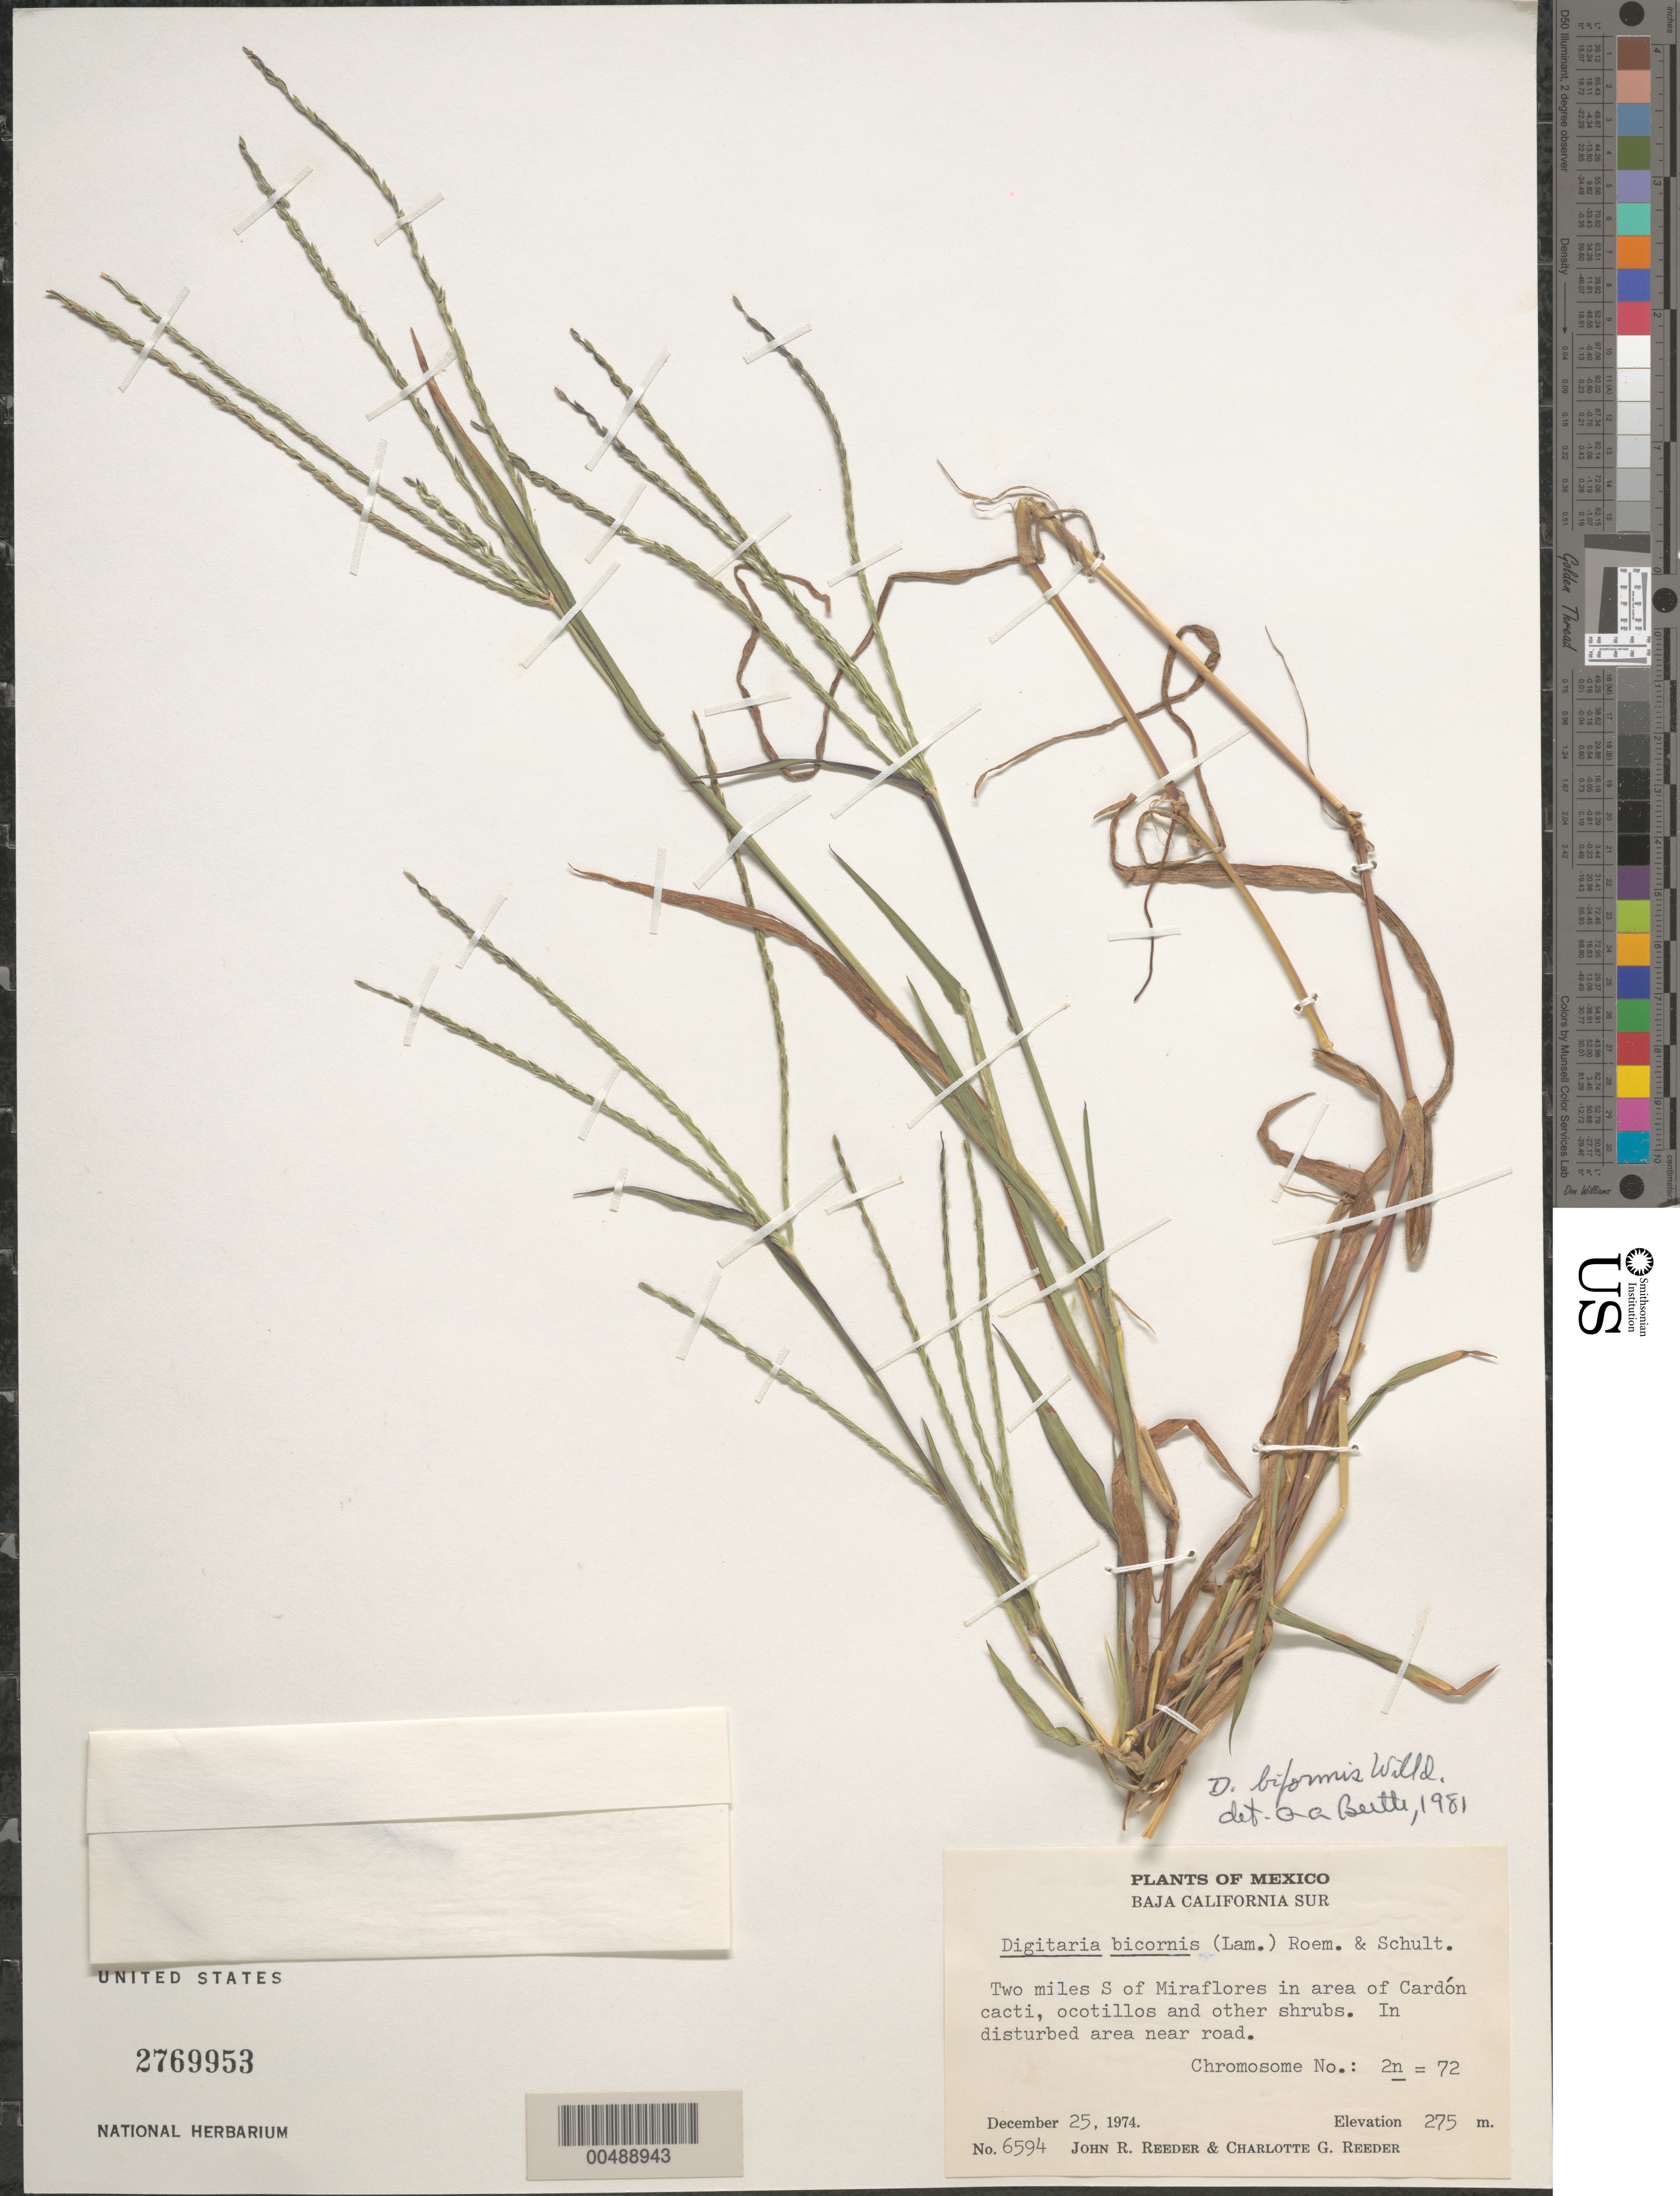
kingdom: Plantae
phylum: Tracheophyta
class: Liliopsida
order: Poales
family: Poaceae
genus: Digitaria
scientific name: Digitaria bicornis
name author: (Lam.) Roem. & Schult.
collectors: J. R. Reeder & C. G. Reeder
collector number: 6594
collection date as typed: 25 Dec 1974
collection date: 1974-12-25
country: Mexico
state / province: Baja California Sur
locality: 2 mi S of Miraflores in area of Cardón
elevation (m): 275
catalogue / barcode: US 2769953